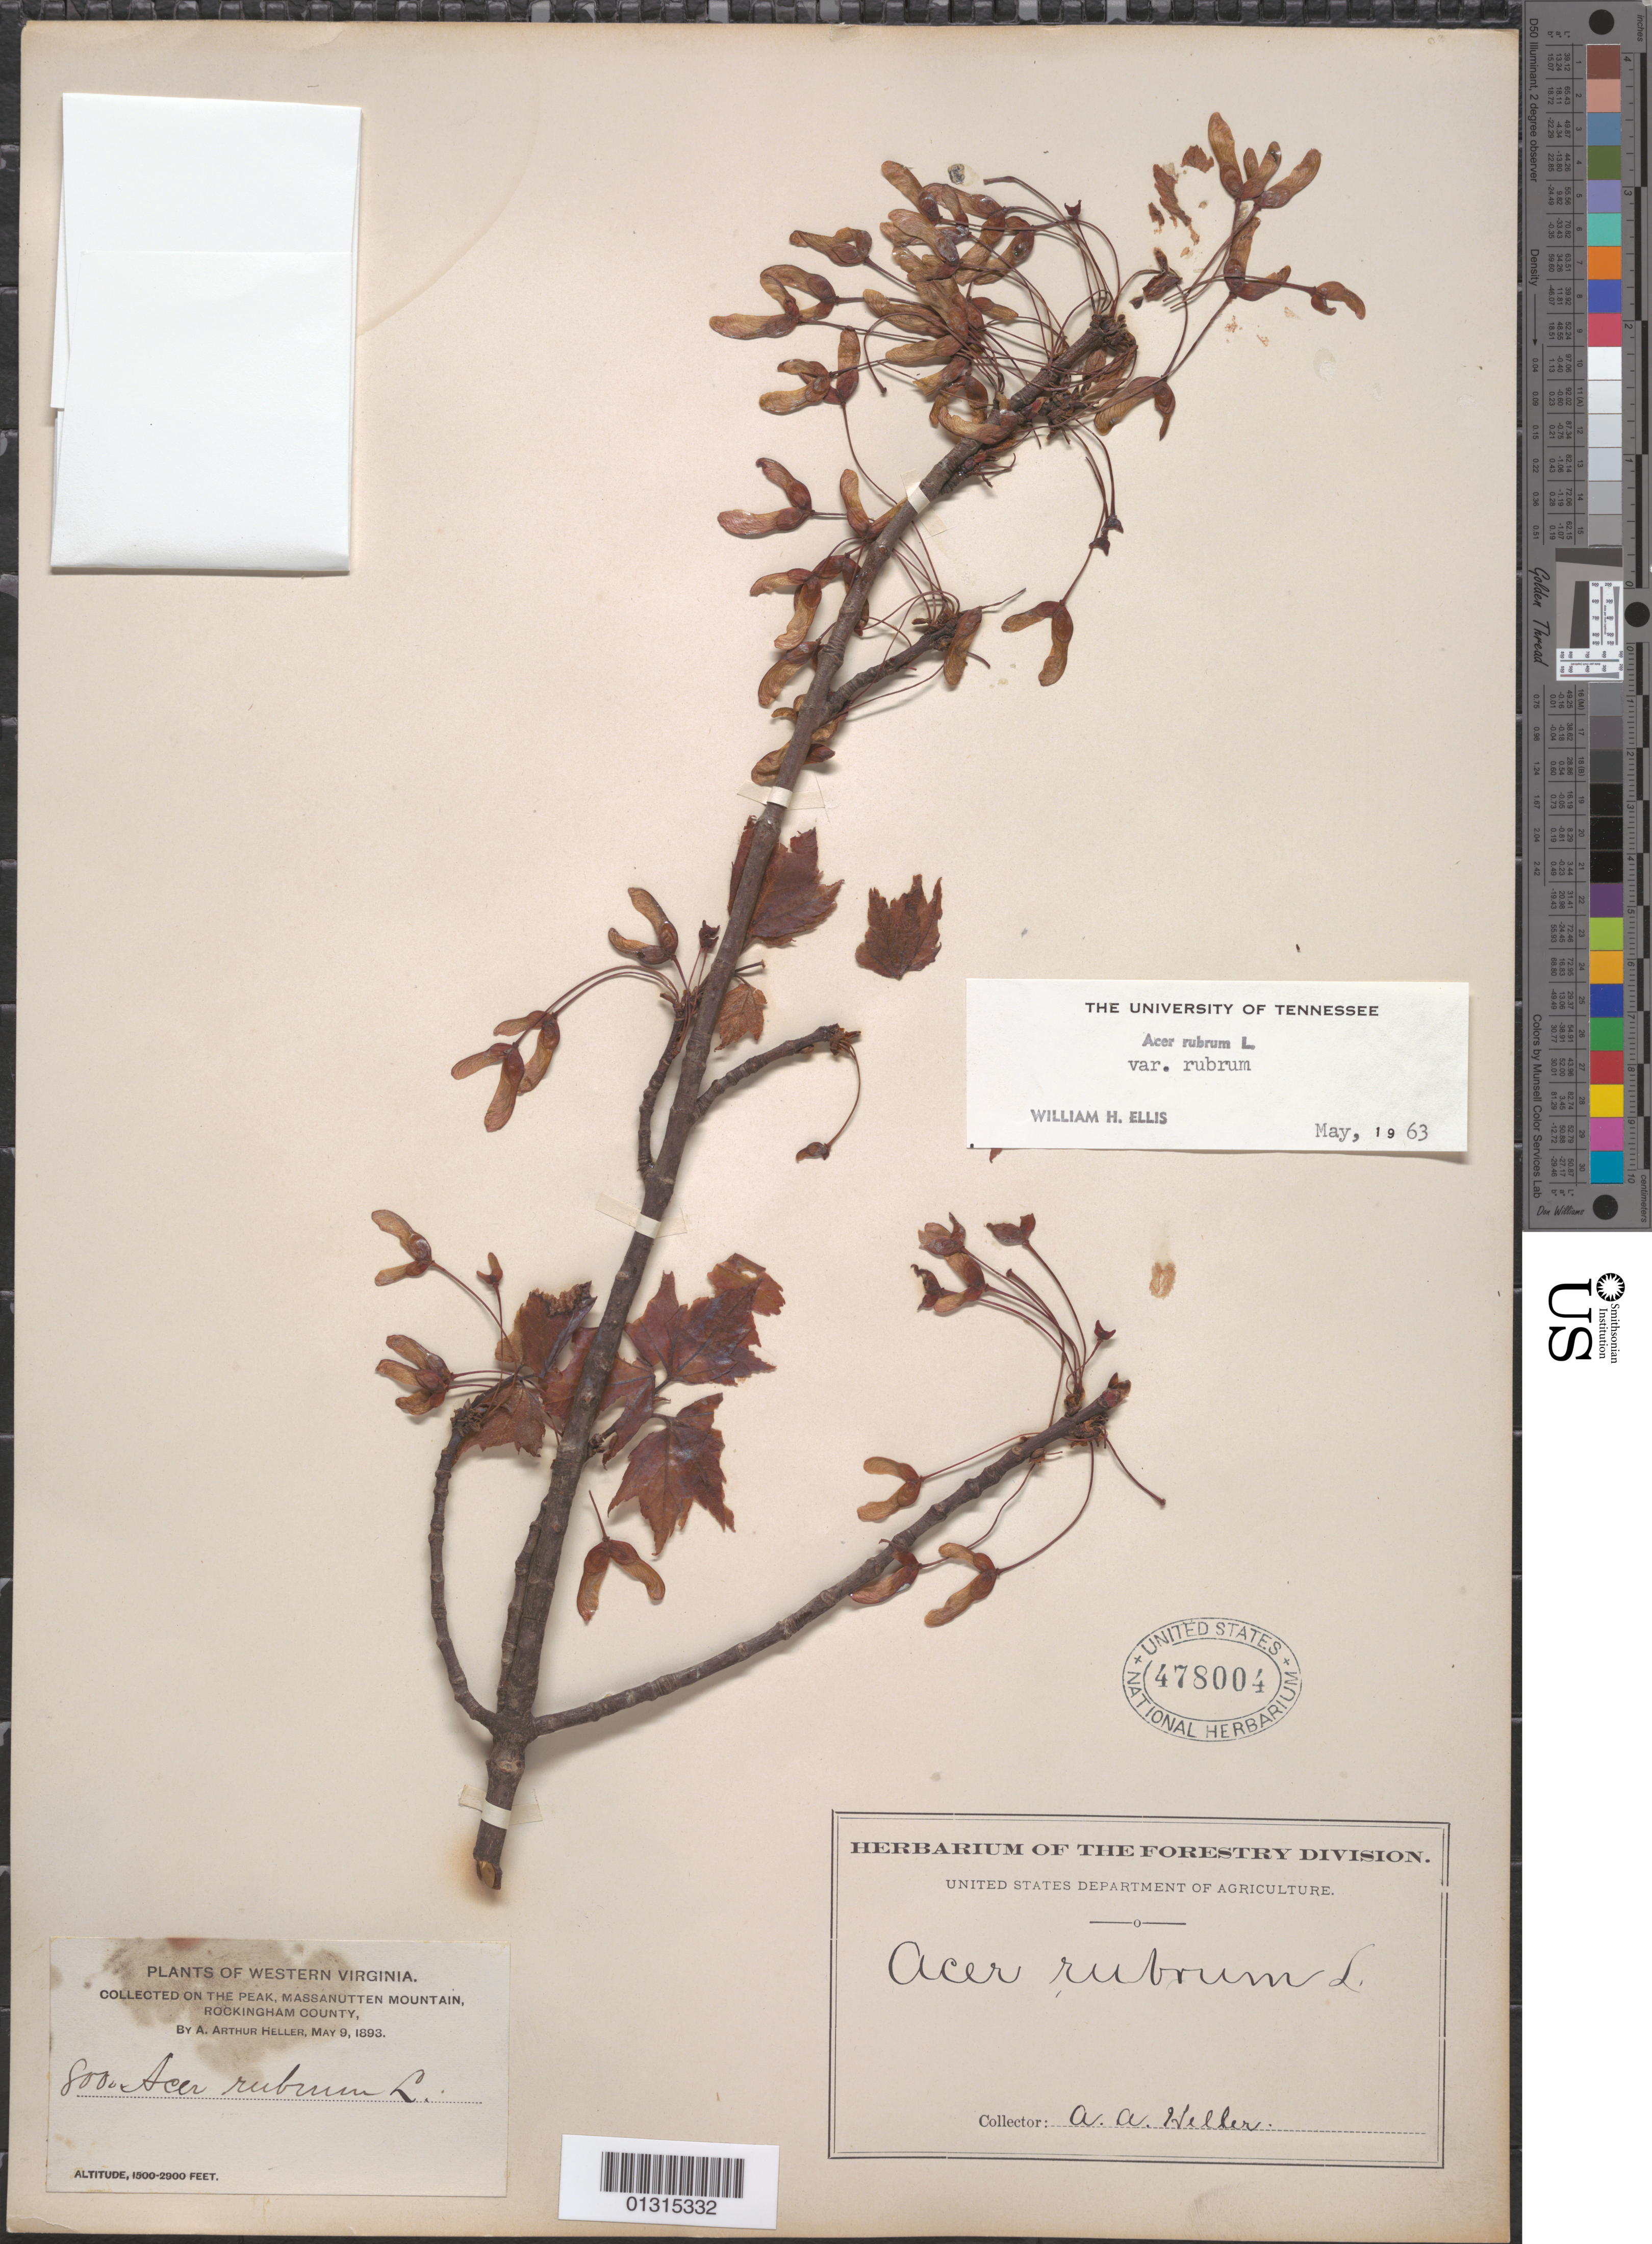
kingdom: Plantae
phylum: Tracheophyta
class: Magnoliopsida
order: Sapindales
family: Sapindaceae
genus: Acer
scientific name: Acer rubrum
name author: L.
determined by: Ellis, W. H.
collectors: A. A. Heller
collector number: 800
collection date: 1893-05-09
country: United States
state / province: Virginia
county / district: Rockingham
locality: Rockingham County, peak of Massanutten Mountain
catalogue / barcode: US 478004